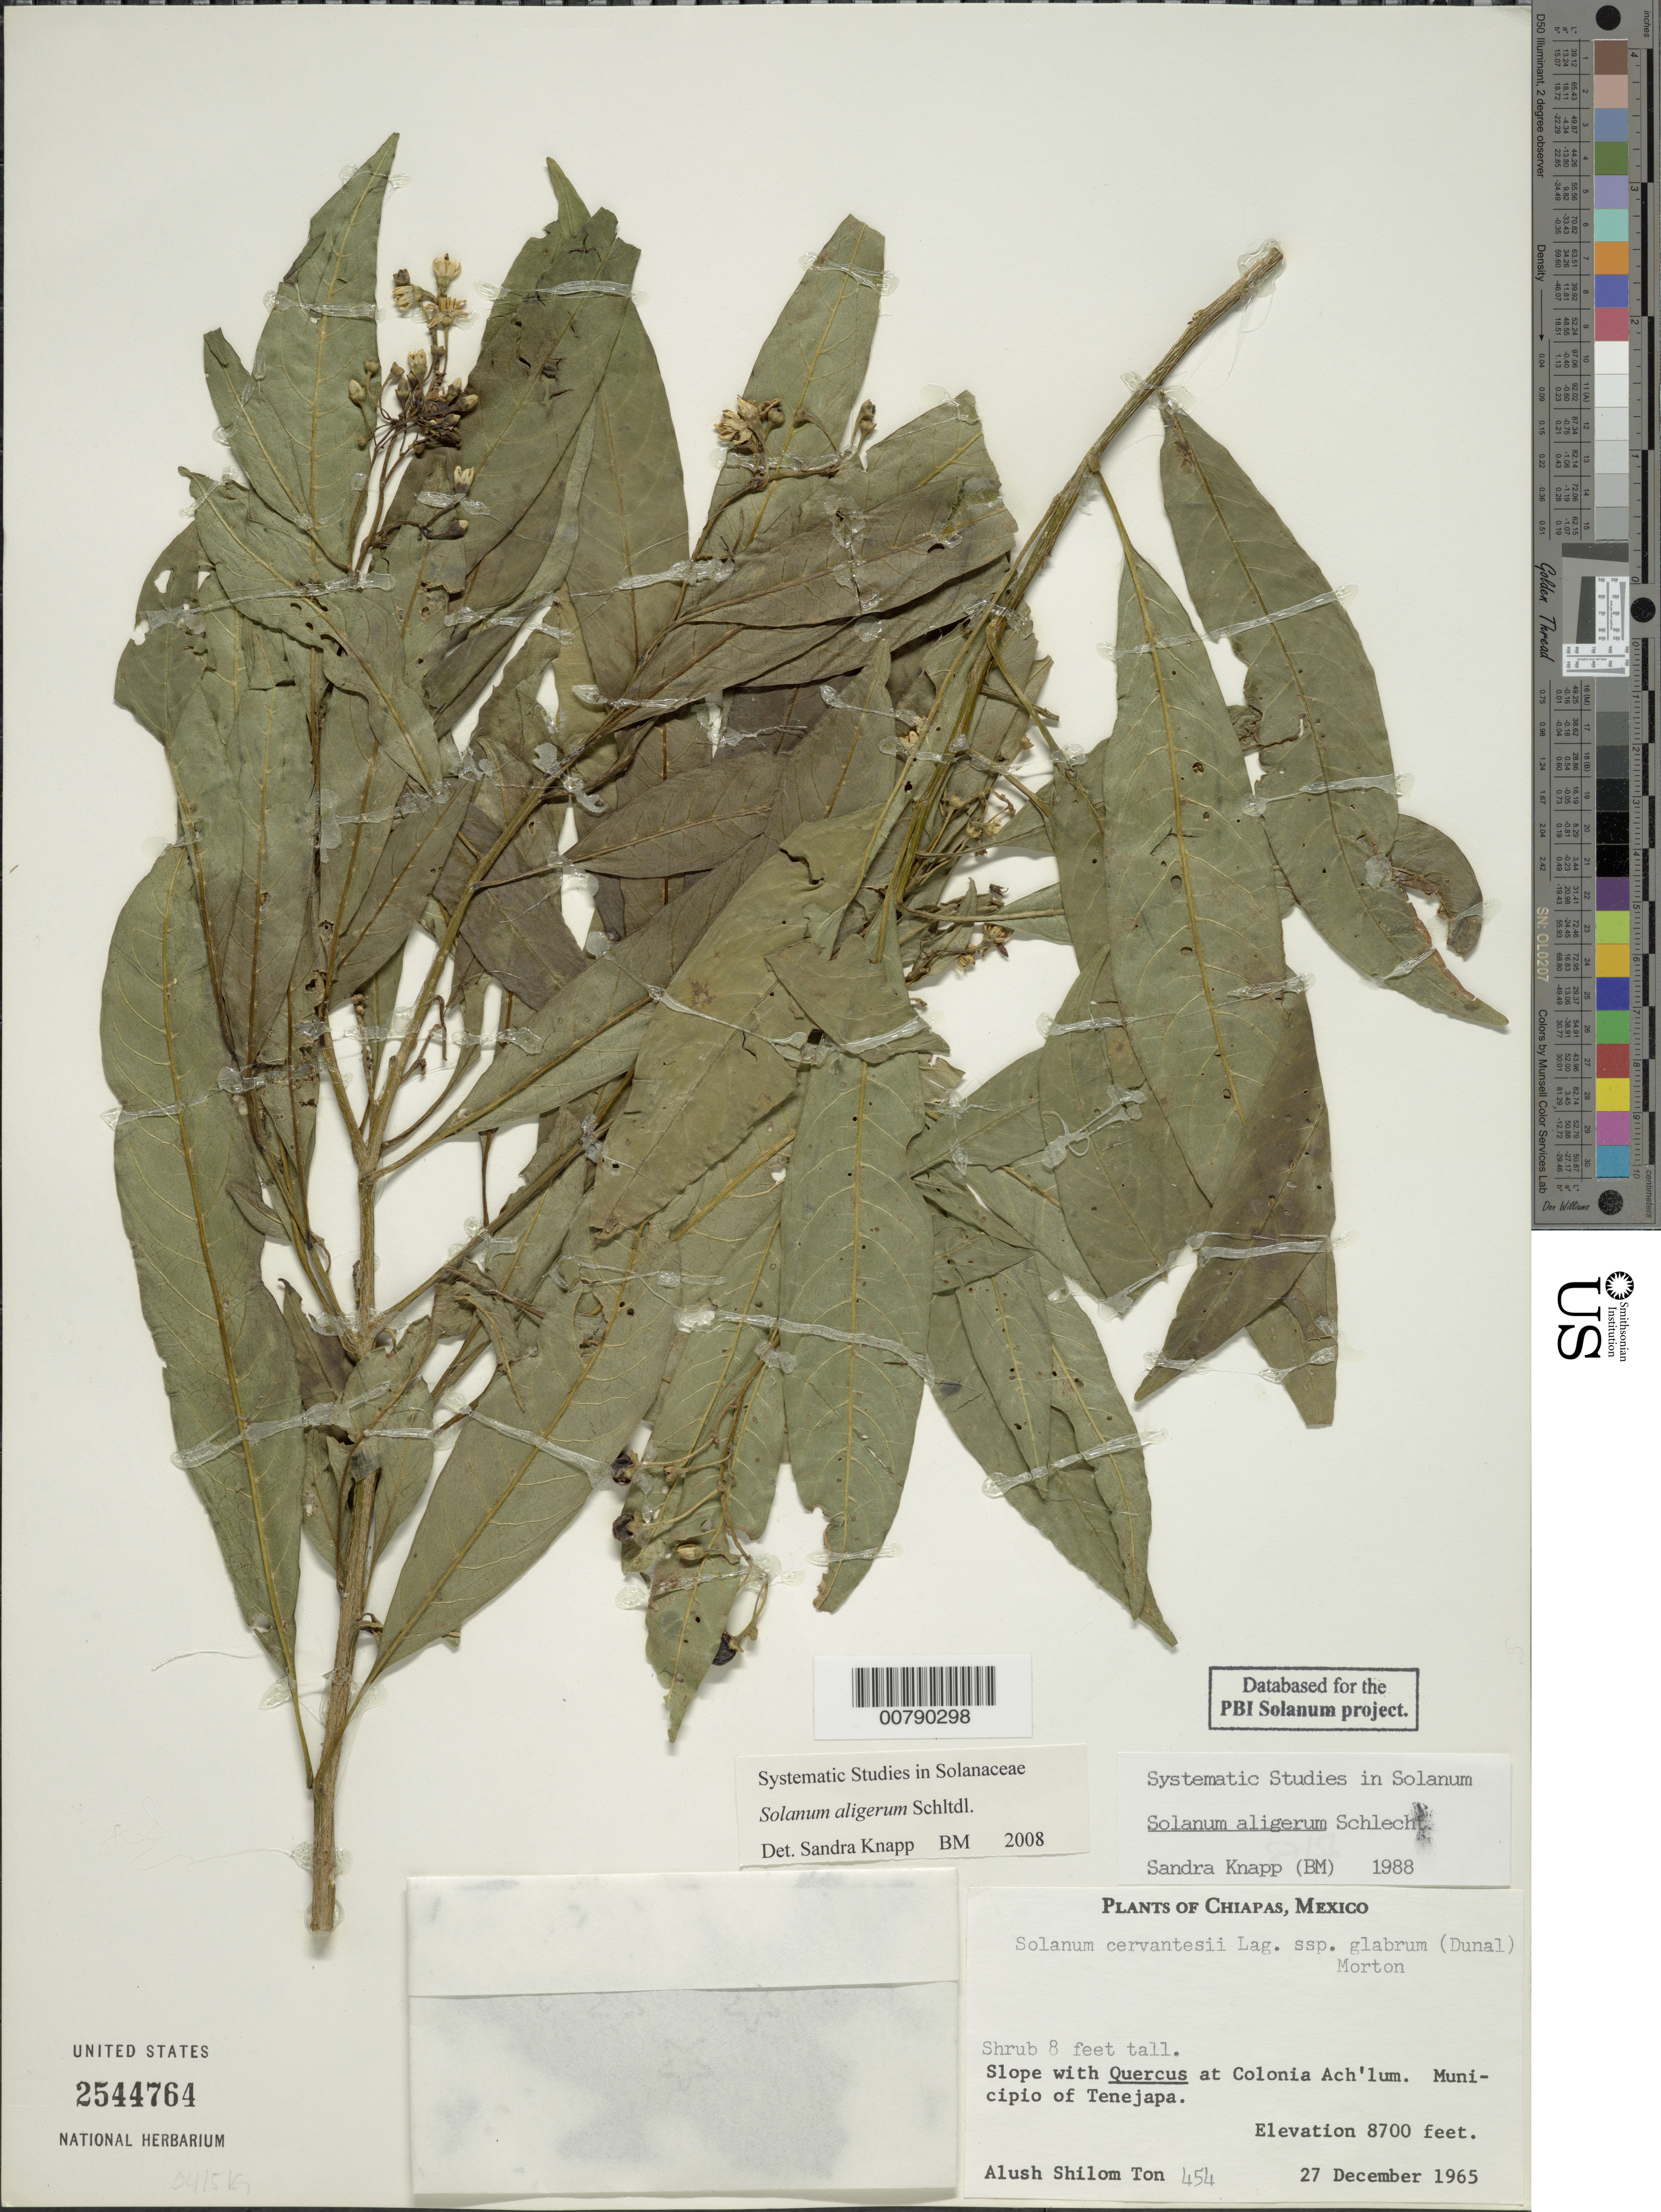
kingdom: Plantae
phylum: Tracheophyta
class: Magnoliopsida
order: Solanales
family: Solanaceae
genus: Solanum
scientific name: Solanum aligerum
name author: Schltdl.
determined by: Knapp, S. D.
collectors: A. S. Ton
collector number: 454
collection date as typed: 27 Dec 1965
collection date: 1965-12-27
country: Mexico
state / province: Chiapas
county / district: Tenejapa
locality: at Colonia Ach'lum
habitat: slope with Quercus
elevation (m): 2652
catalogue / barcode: US 2544764